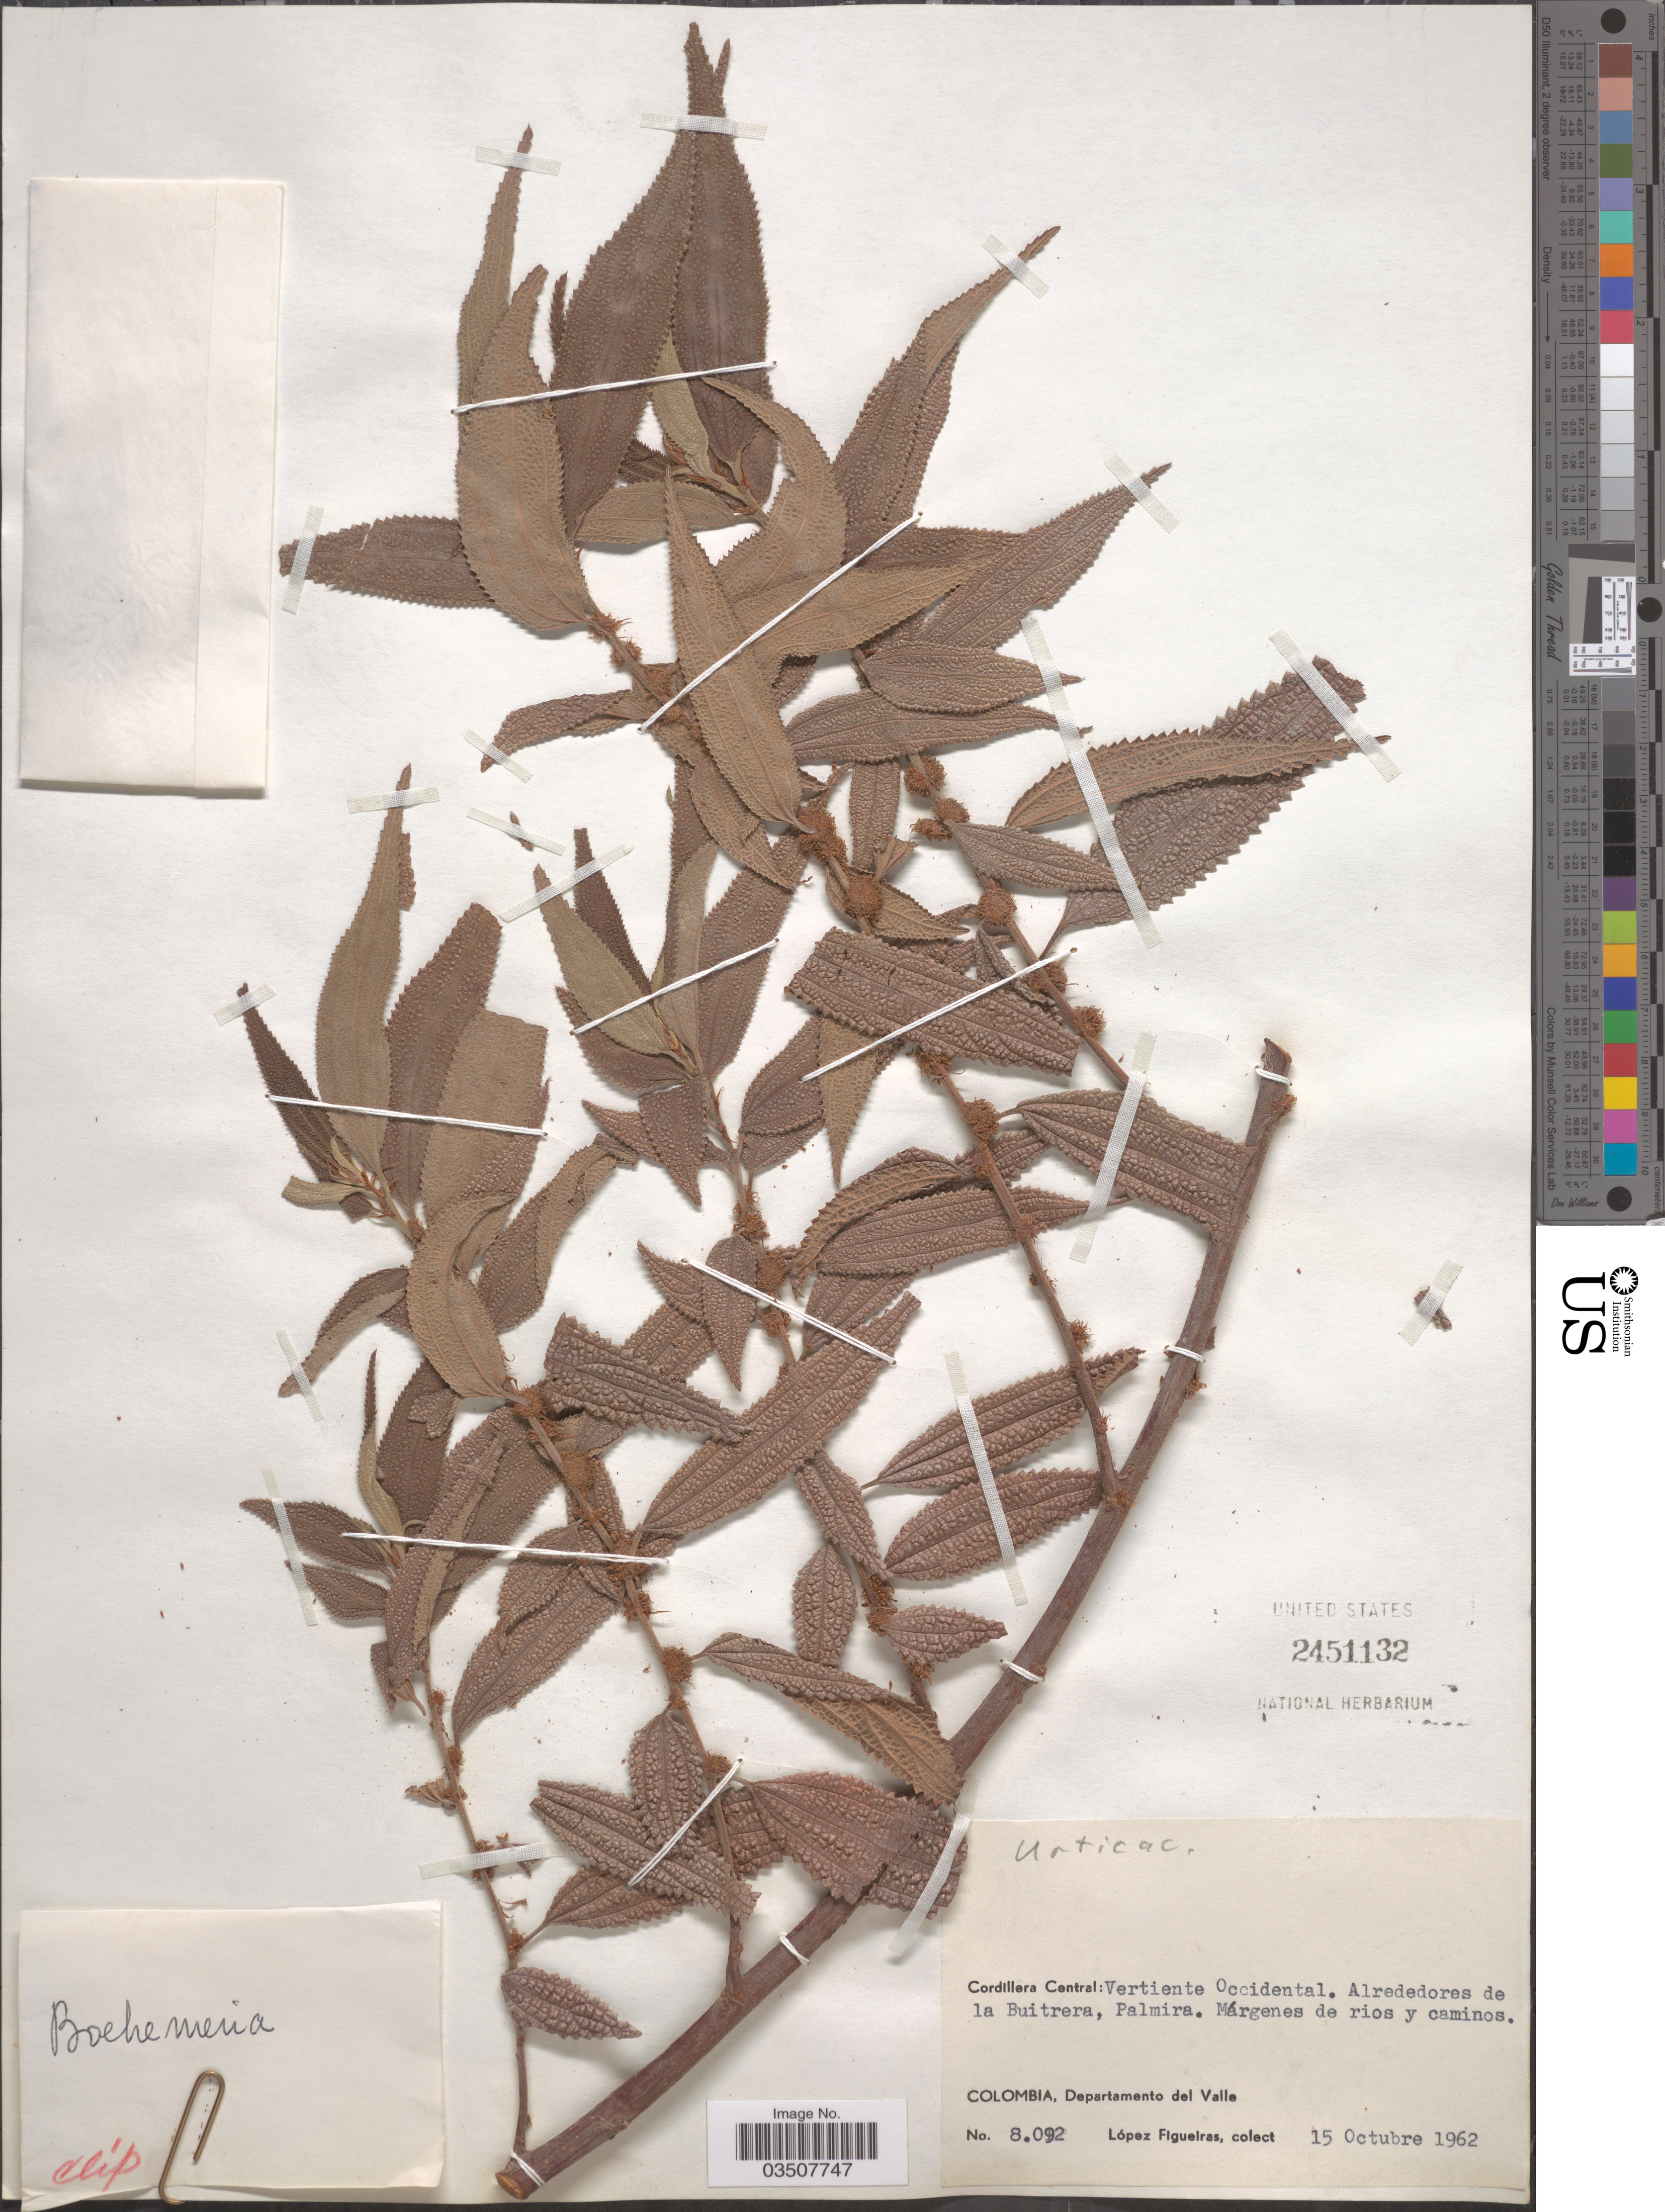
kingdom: Plantae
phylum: Tracheophyta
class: Magnoliopsida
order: Rosales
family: Urticaceae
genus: Boehmeria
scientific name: Boehmeria sp.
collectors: M. López Figueiras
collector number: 8092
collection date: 1962-10-15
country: Colombia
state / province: Valle del Cauca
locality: Cordillera Central: Vertiente Occidental. Alrededores de la Buitrera, Palmira. Márgenes de rios y caminos. Departamento del Valle.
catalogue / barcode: US 2451132